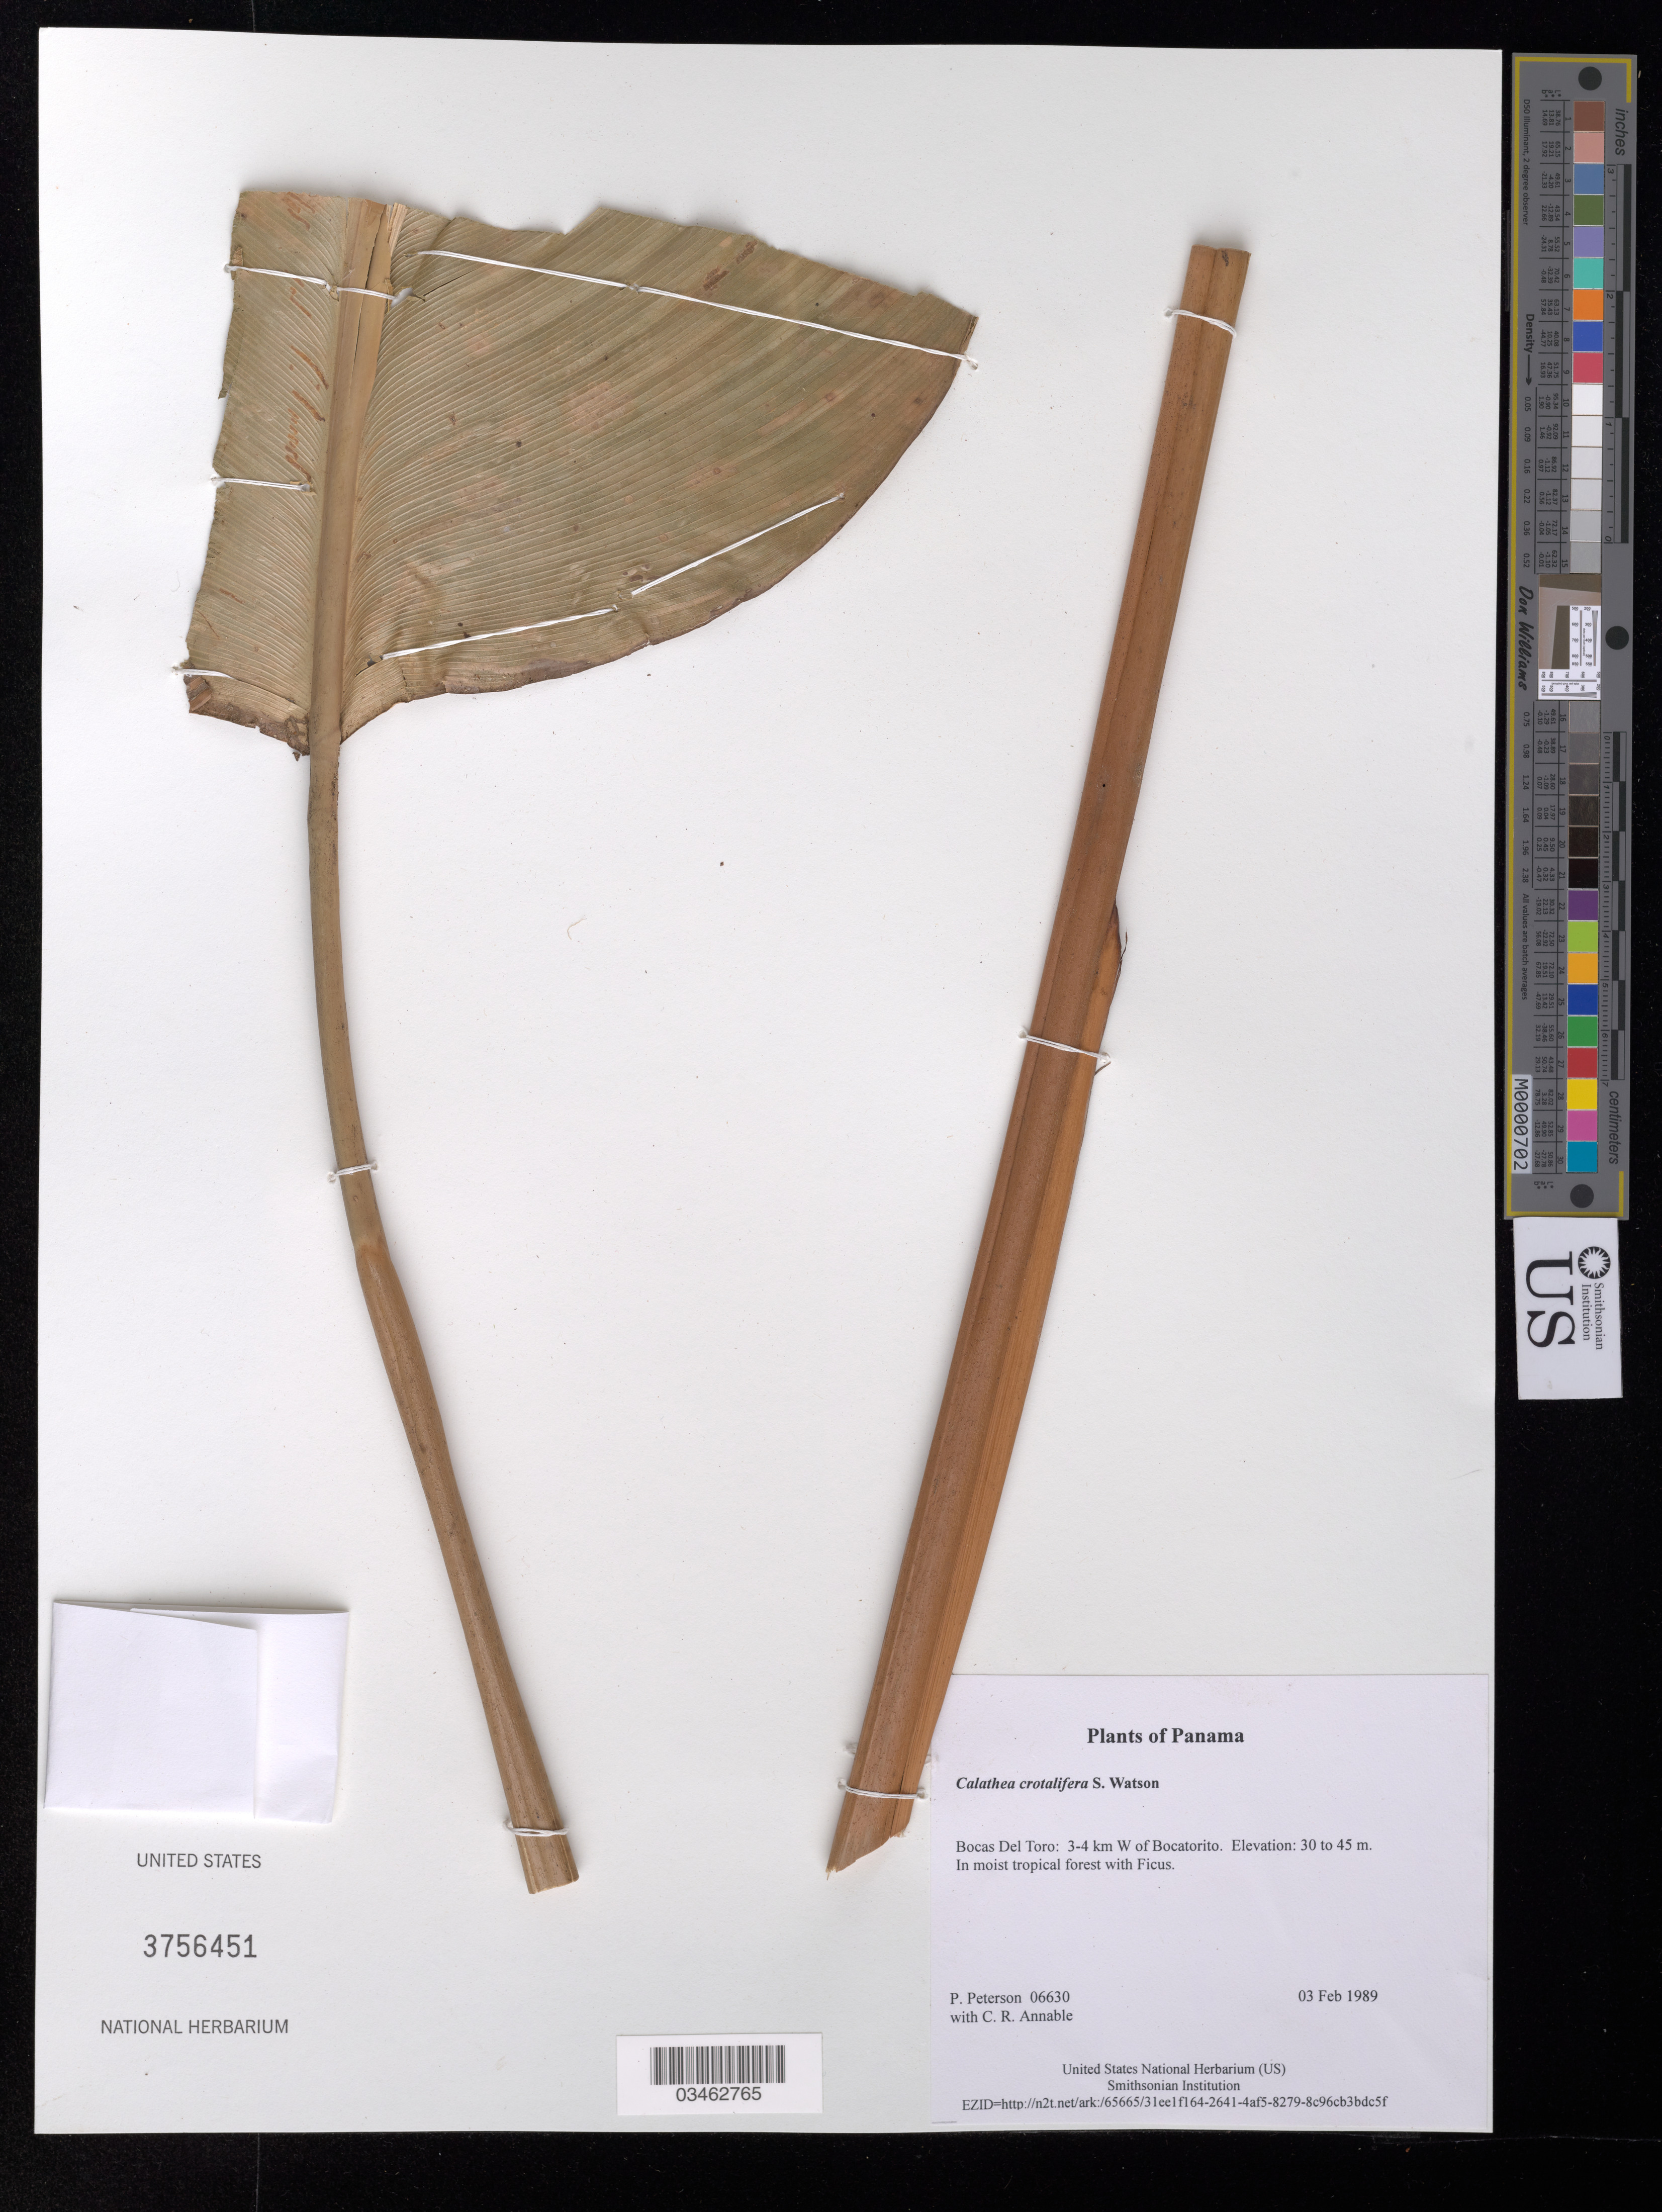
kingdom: Plantae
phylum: Tracheophyta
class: Liliopsida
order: Zingiberales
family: Marantaceae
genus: Calathea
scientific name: Calathea crotalifera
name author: S. Watson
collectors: P. M. Peterson & C. R. Annable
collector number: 06630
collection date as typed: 03 Feb 1989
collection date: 1989-02-03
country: Panama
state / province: Bocas del Toro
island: San Cristobal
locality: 3-4 km W of Bocatorito.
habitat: In moist tropical forest with Ficus.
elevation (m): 30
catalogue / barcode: US 3756451